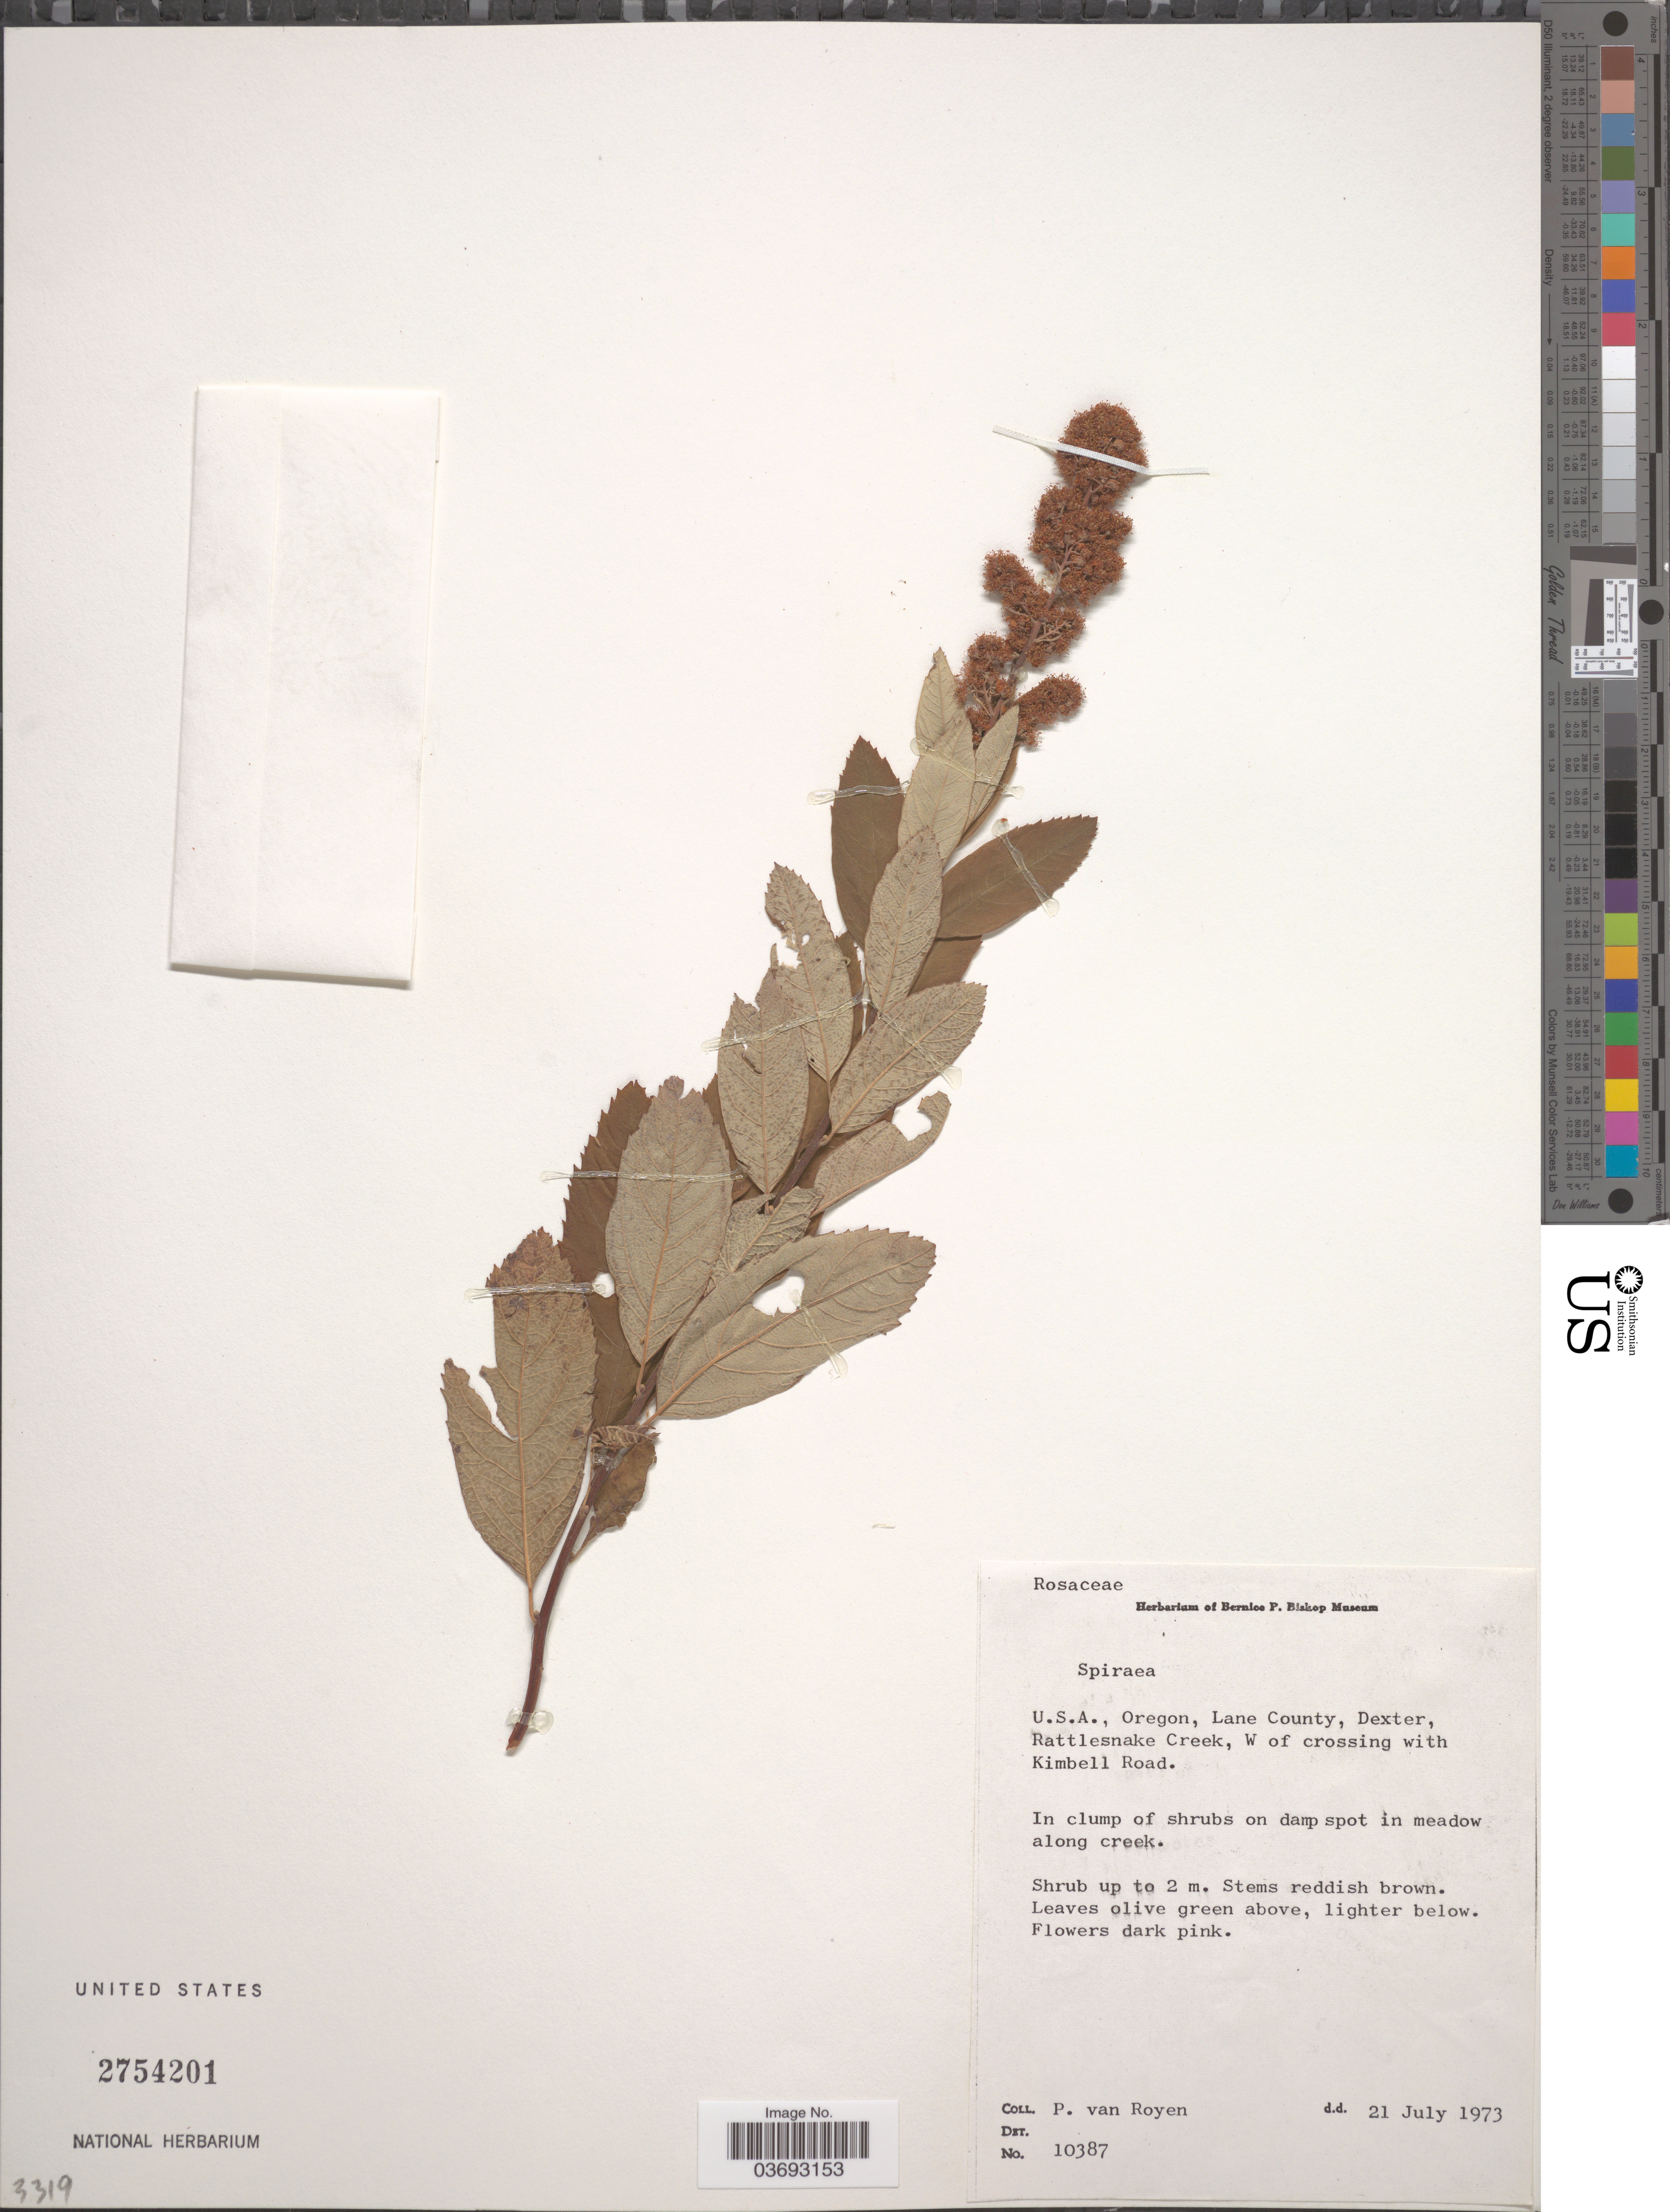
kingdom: Plantae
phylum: Tracheophyta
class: Magnoliopsida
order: Rosales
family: Rosaceae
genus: Spiraea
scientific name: Spiraea sp.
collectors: P. van Royen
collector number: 10387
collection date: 1973-07-21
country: United States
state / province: Oregon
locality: Lane County, Dexter, Rattlesnake Creek, W of crossing with Kimbell Road.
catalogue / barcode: US 2754201